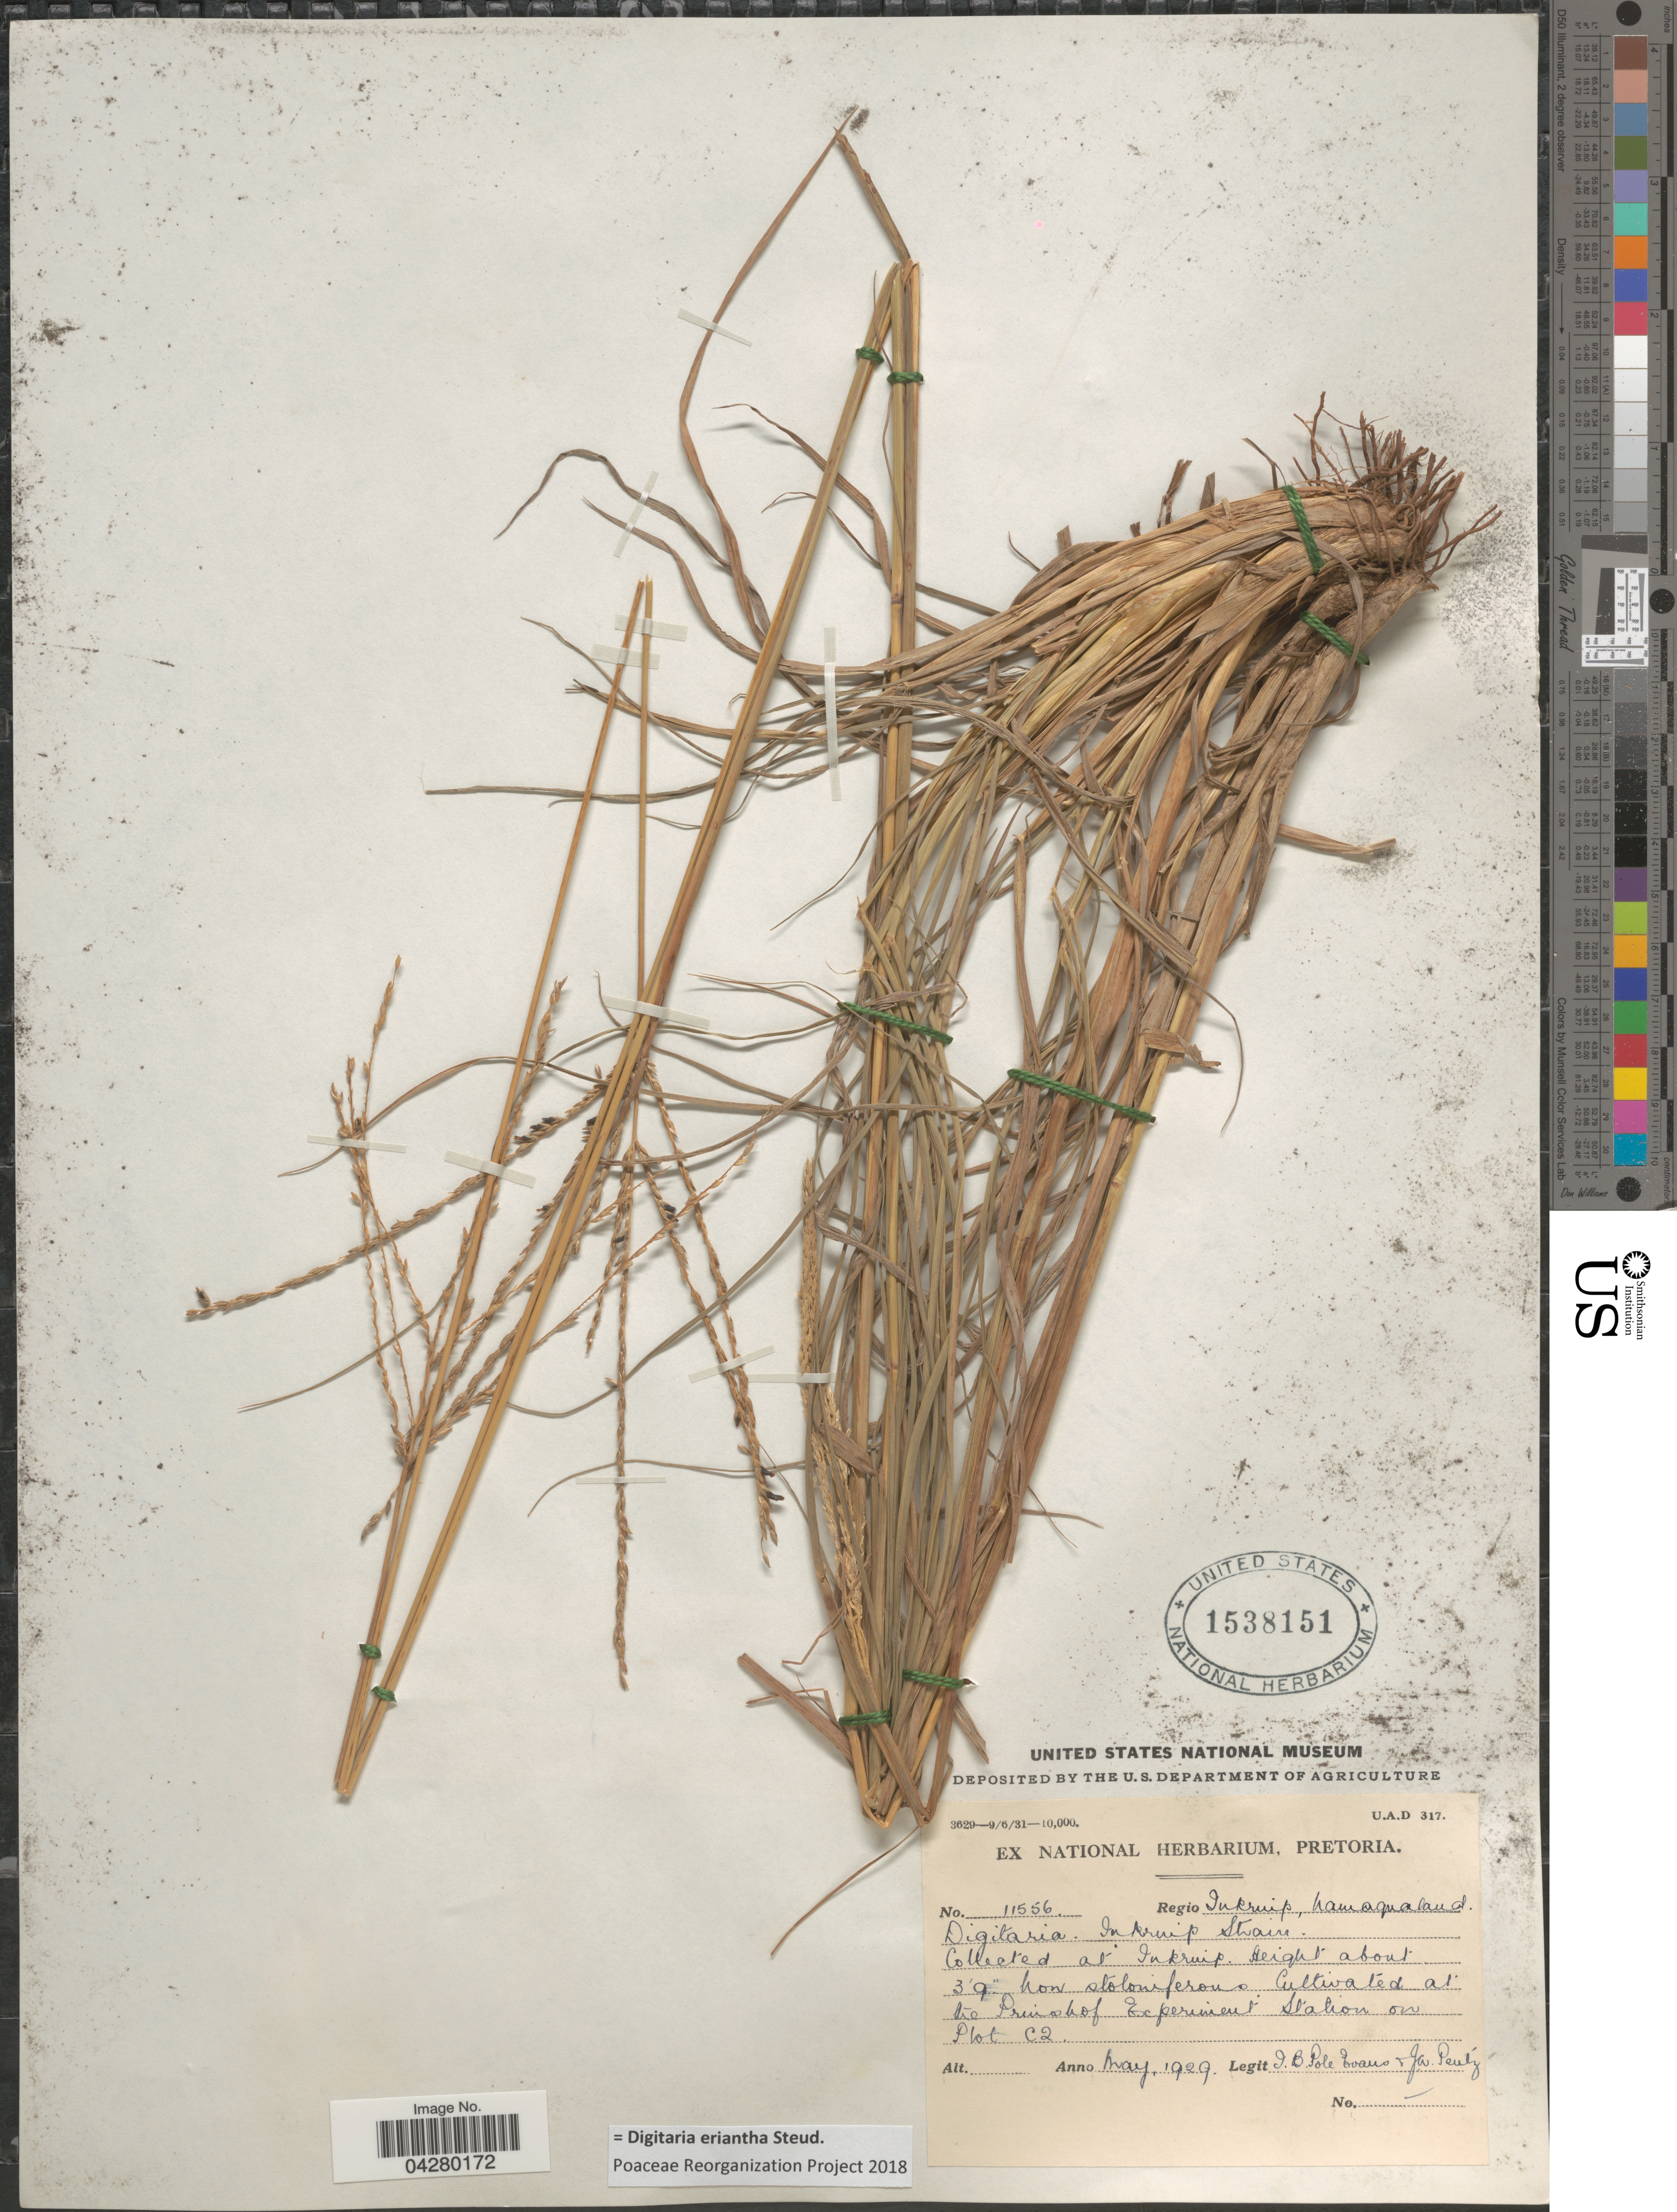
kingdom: Plantae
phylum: Tracheophyta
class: Liliopsida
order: Poales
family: Poaceae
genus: Digitaria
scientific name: Digitaria eriantha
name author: Steud.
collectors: I. B. Pole-Evans & J. Pentz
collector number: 11556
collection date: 1929-05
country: South Africa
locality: Cultivated at the Prinshof Experiment Station on Plot C2.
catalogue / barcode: US 1538151